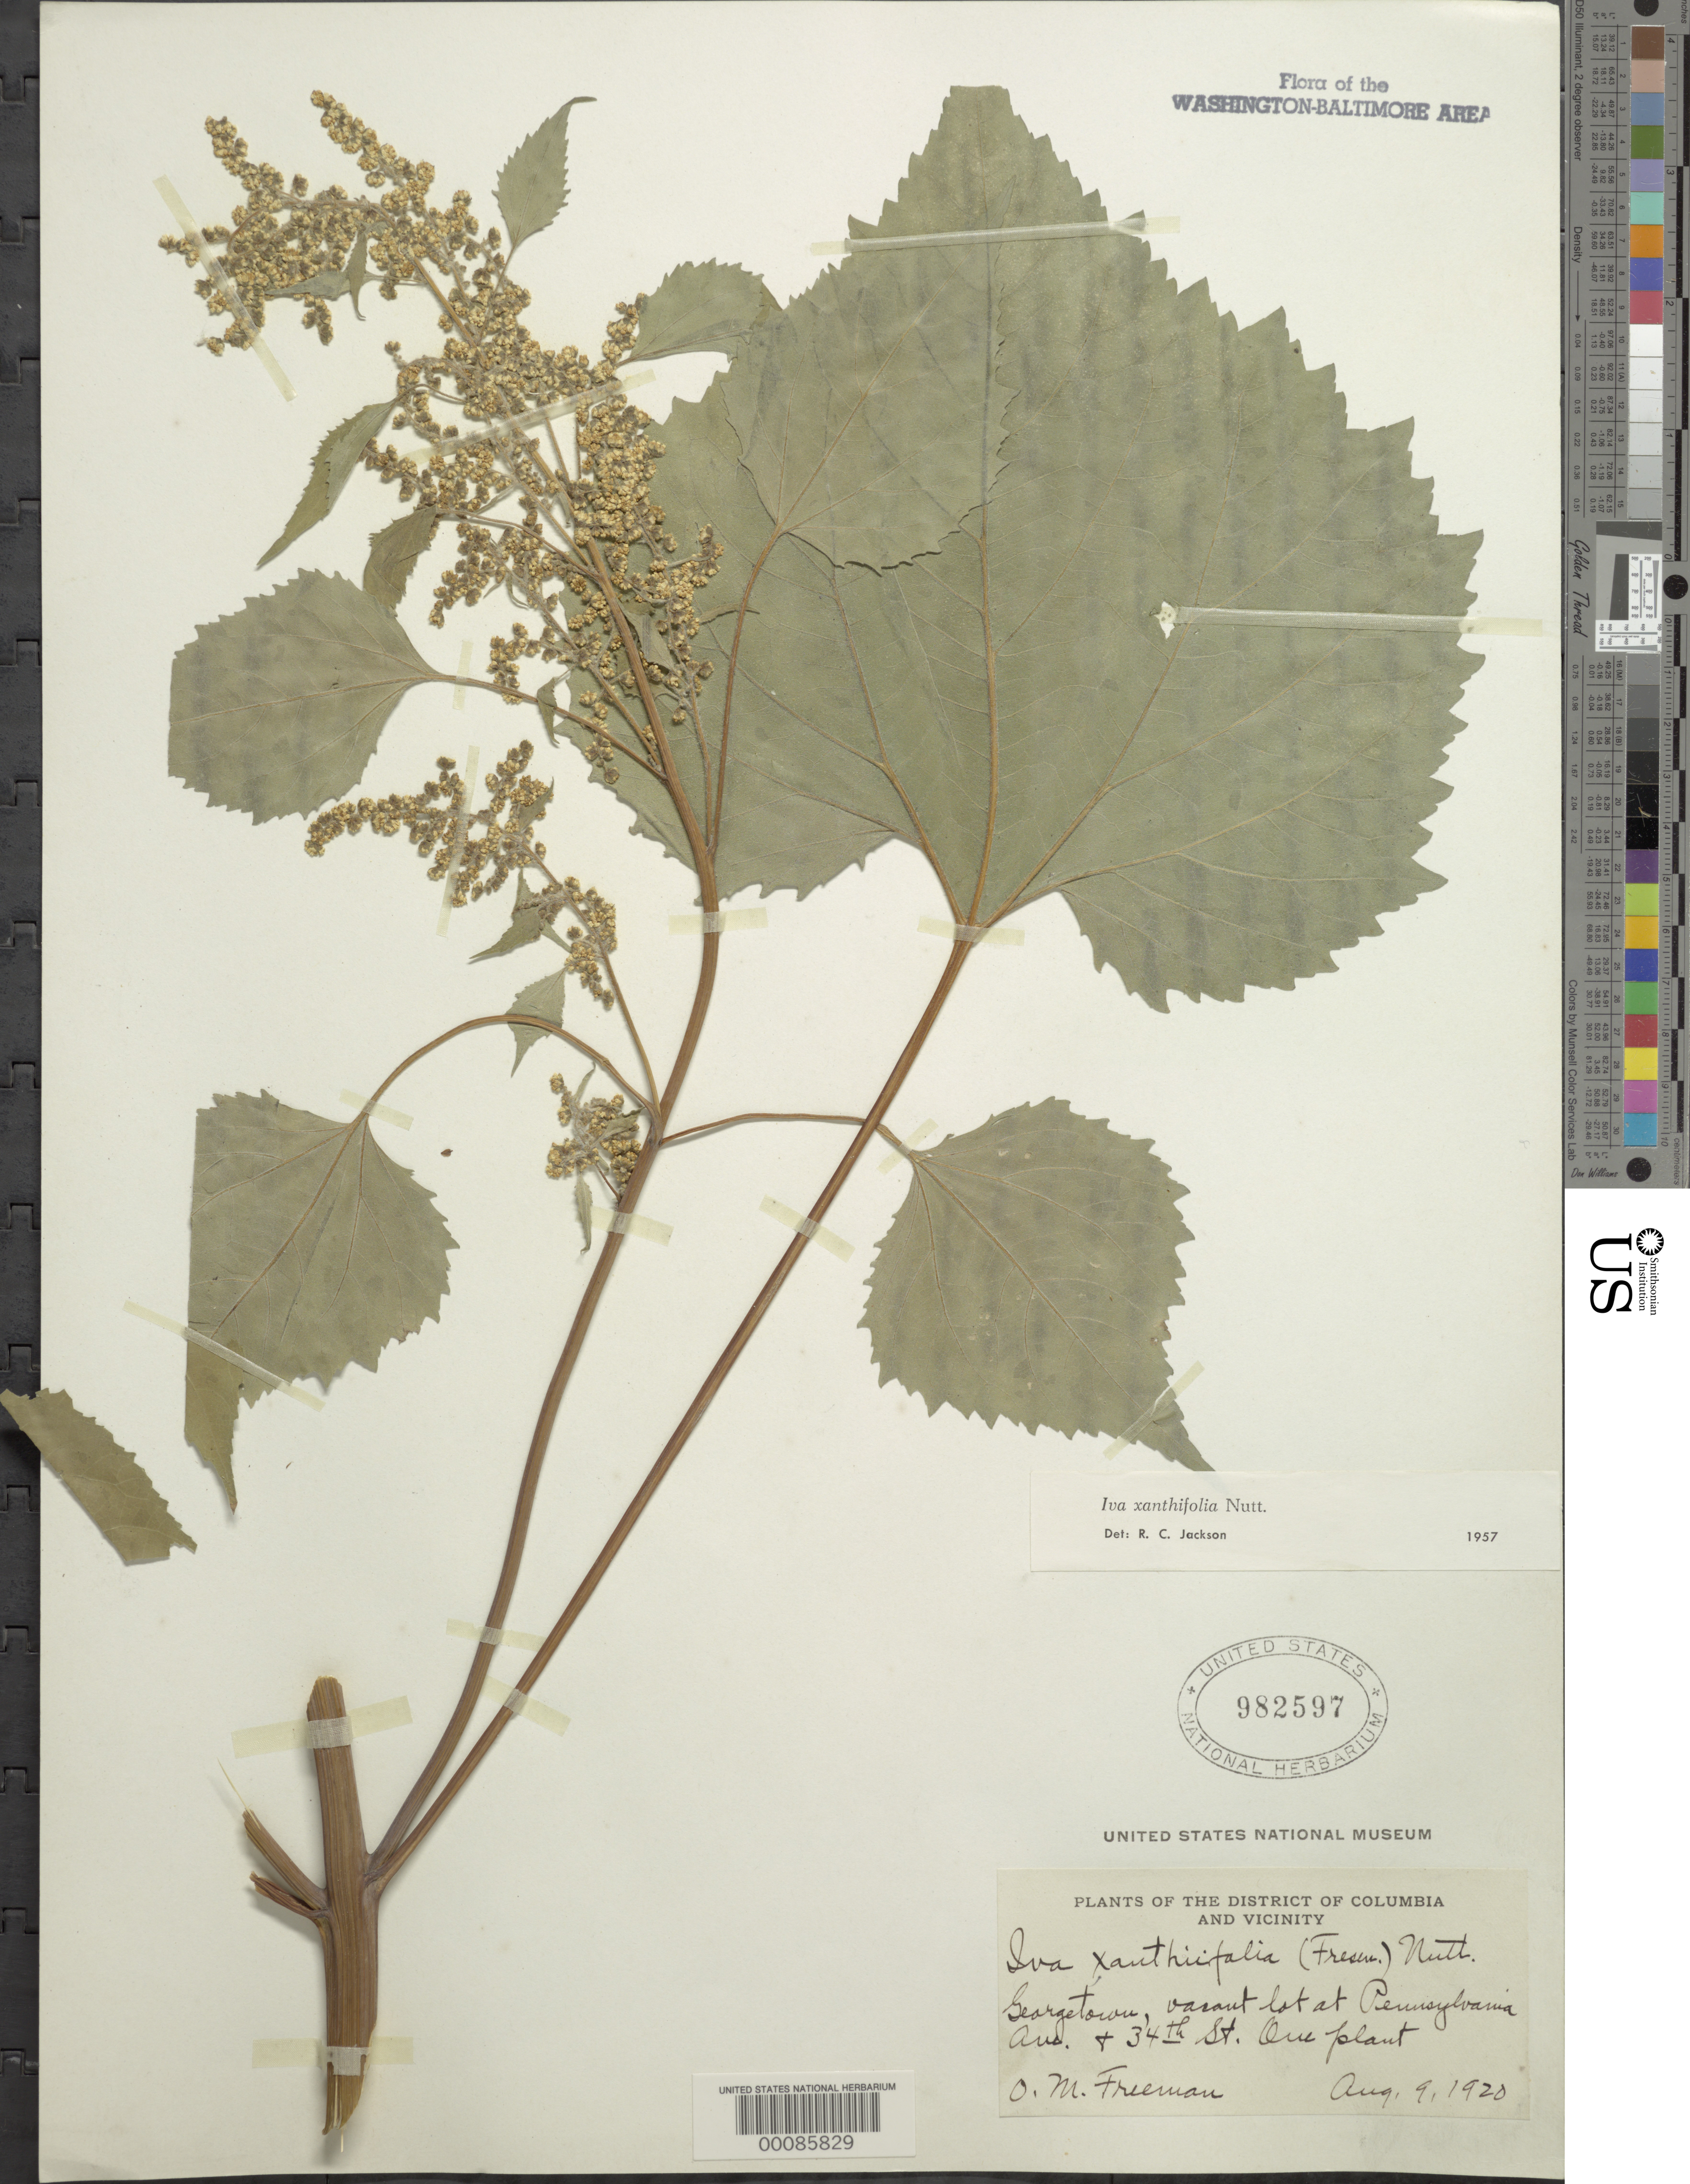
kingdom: Plantae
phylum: Tracheophyta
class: Magnoliopsida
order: Asterales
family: Asteraceae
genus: Iva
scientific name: Iva xanthifolia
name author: Nutt.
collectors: O. Freeman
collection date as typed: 09 Aug 1920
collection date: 1920-08-09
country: United States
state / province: District of Columbia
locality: Georgetown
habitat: Vacant lot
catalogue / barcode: US 982597